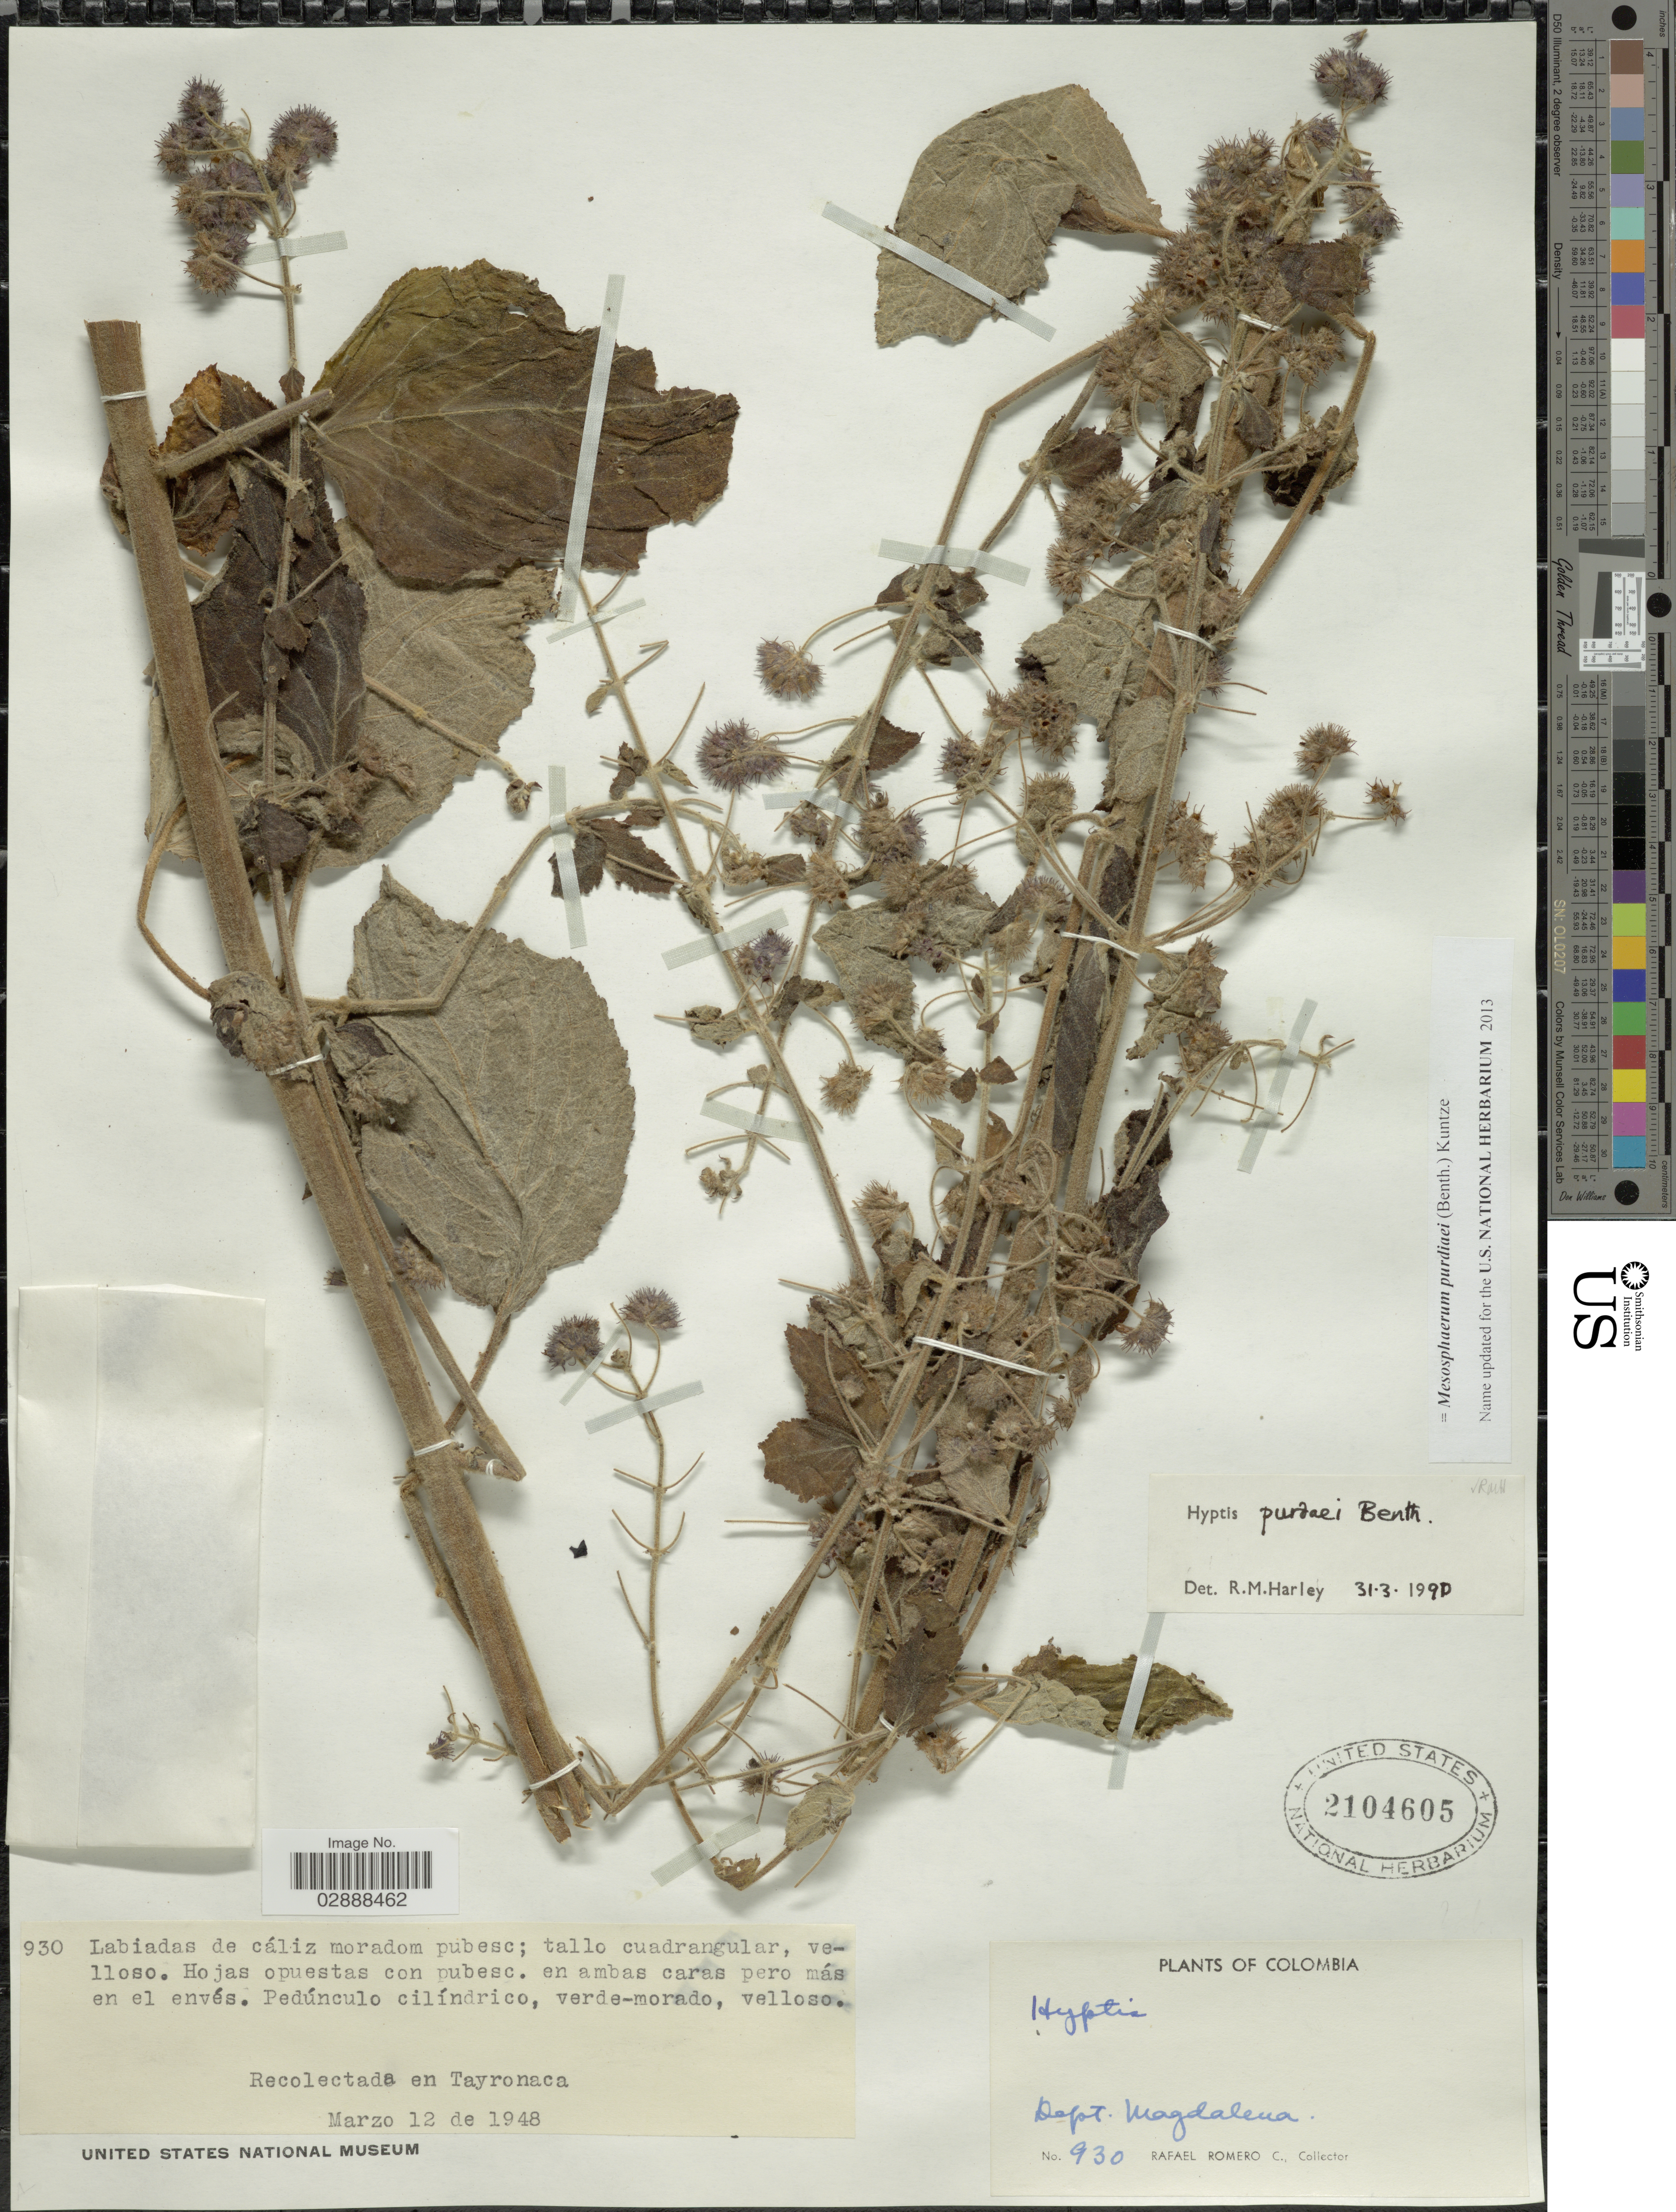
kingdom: Plantae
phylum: Tracheophyta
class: Magnoliopsida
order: Lamiales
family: Lamiaceae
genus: Mesosphaerum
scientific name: Mesosphaerum purdiei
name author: (Benth.) Kuntze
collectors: R. Romero Castañeda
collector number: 930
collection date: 1948-03-12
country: Colombia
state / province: Magdalena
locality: Dept. Magdalena.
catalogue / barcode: US 2104605